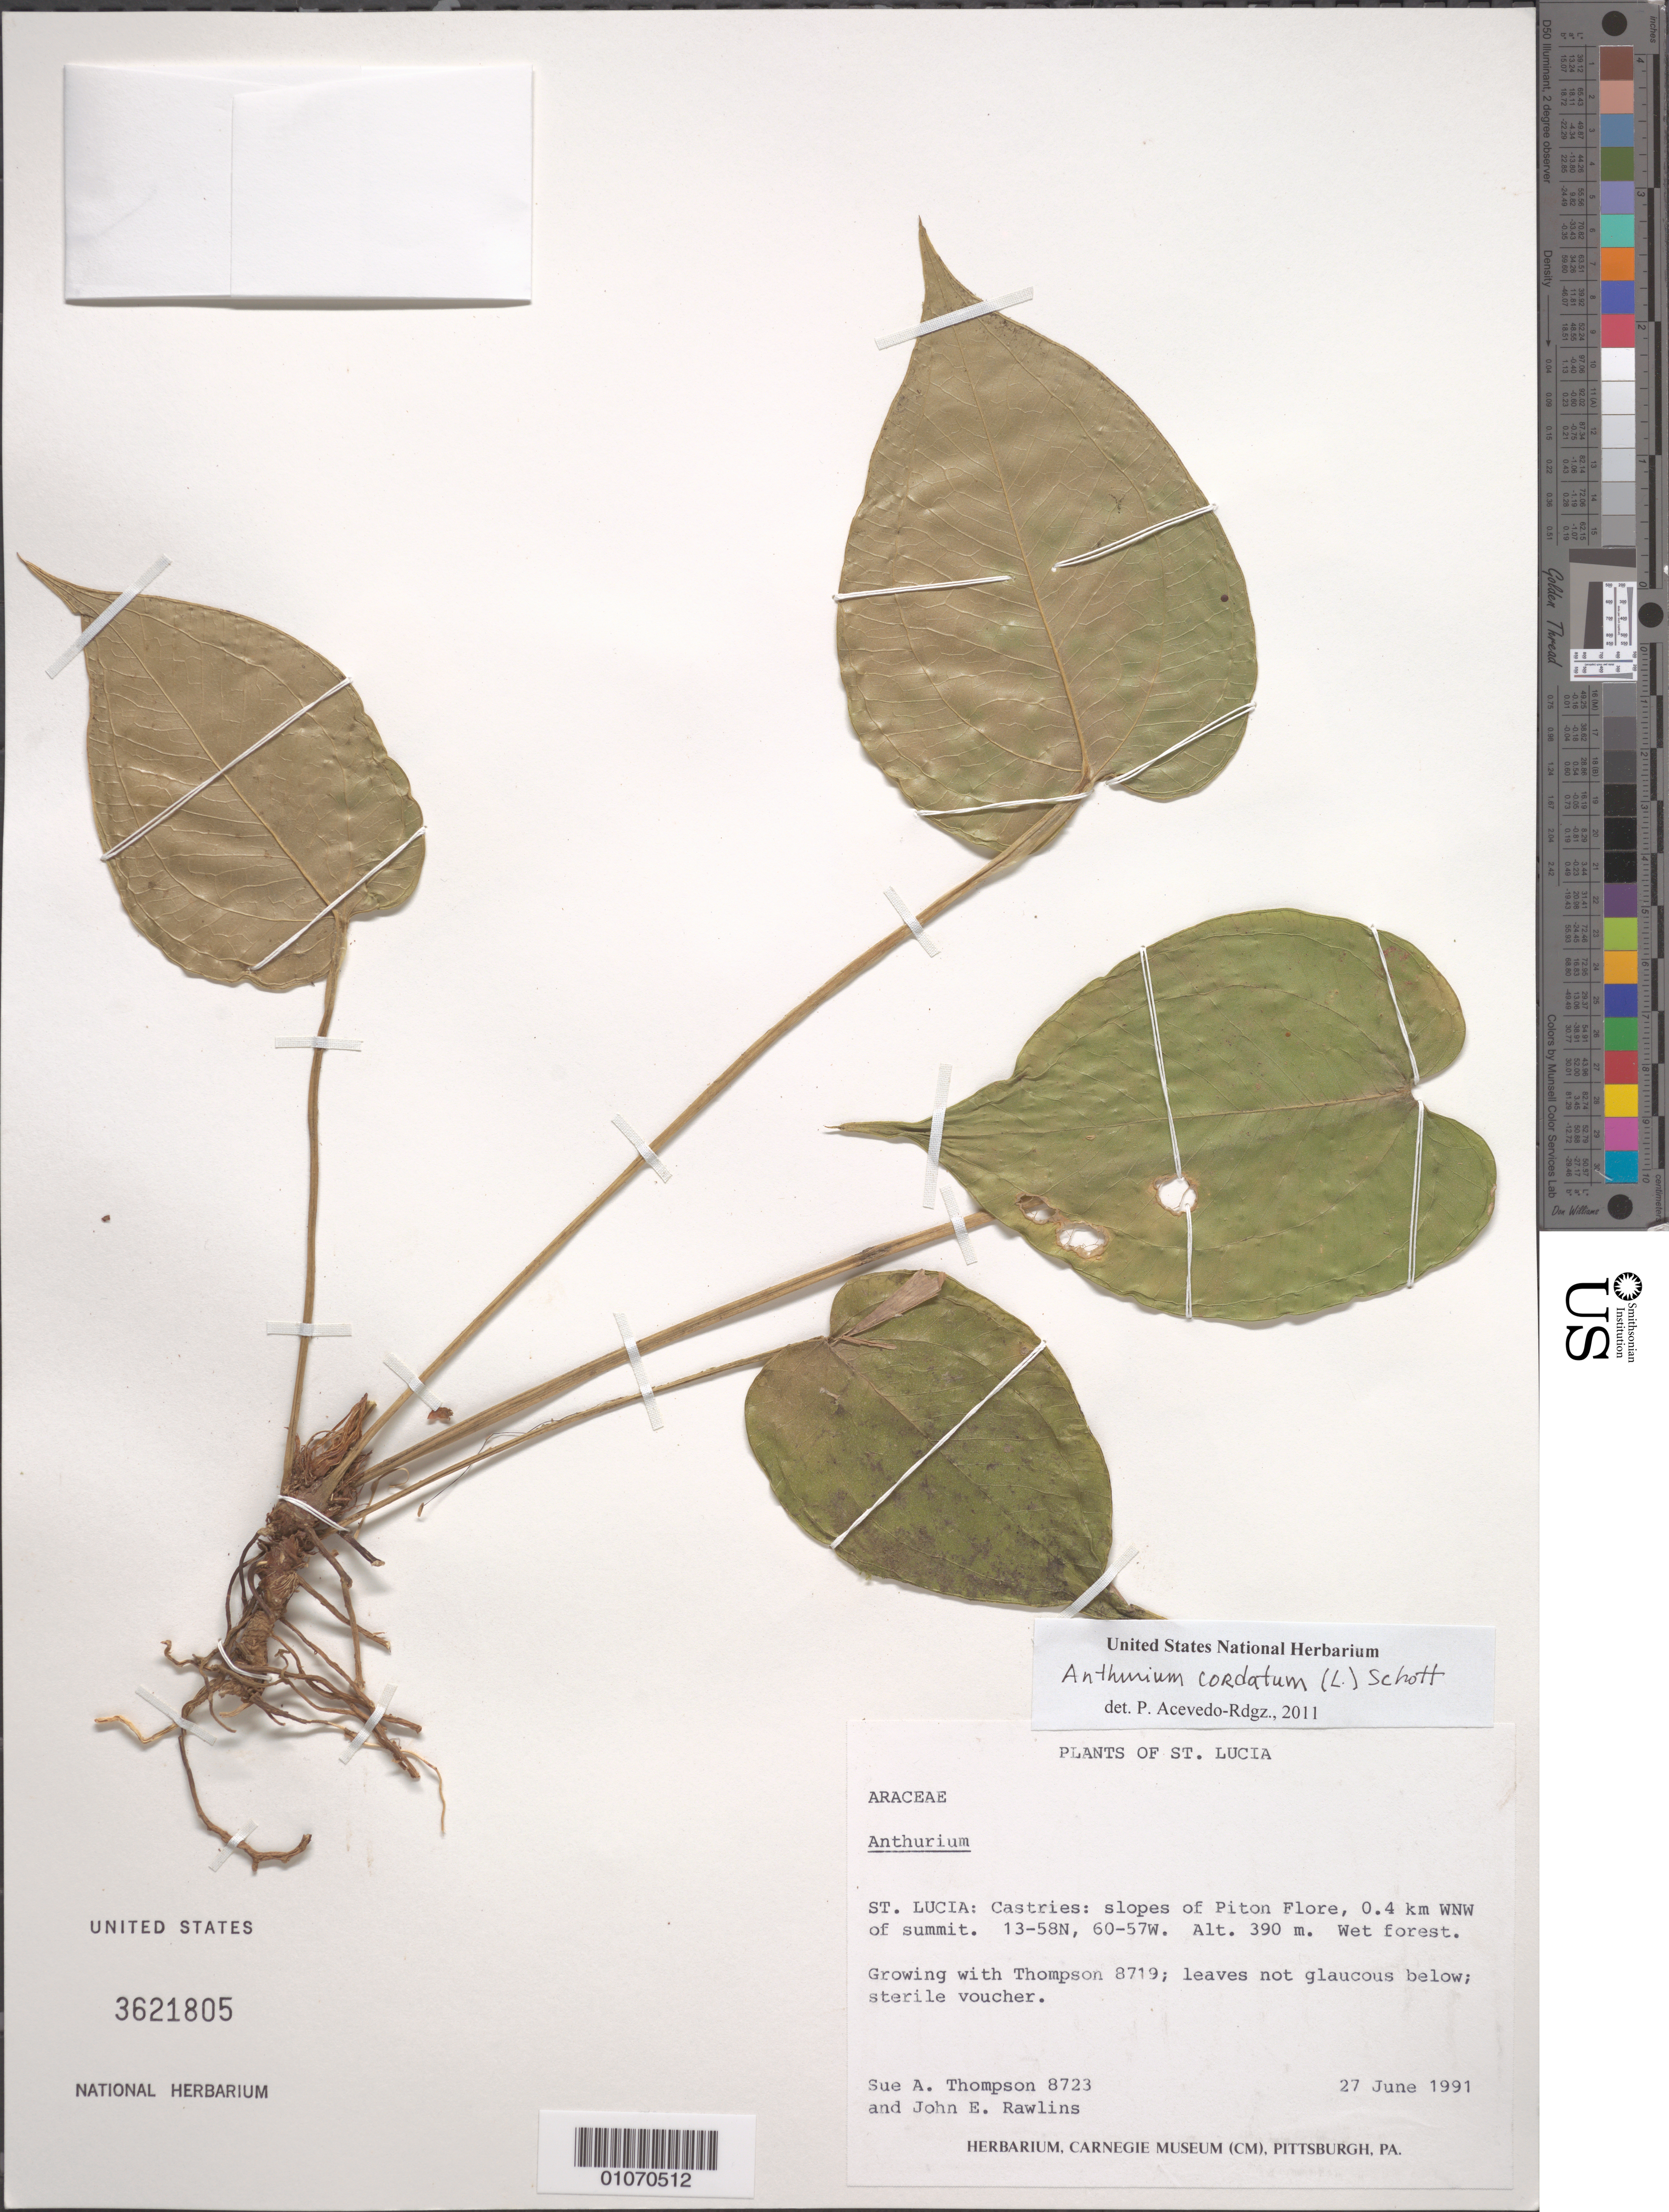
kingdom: Plantae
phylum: Tracheophyta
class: Liliopsida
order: Alismatales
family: Araceae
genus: Anthurium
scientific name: Anthurium cordatum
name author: (L.) Schott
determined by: Acevedo-Rodríguez, P., (BOT), Smithsonian Institution - National Museum of Natural History (UNITED STATES)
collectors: S. A. Thompson & J. Rawlins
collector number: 8723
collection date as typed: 27 Jun 1991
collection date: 1991-06-27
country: St. Lucia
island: St. Lucia I.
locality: Castries, slopes of Piton Flore, 0.4 km WNW of summit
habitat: Wet forest; growing with Thompson 8719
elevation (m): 390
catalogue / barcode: US 3621805